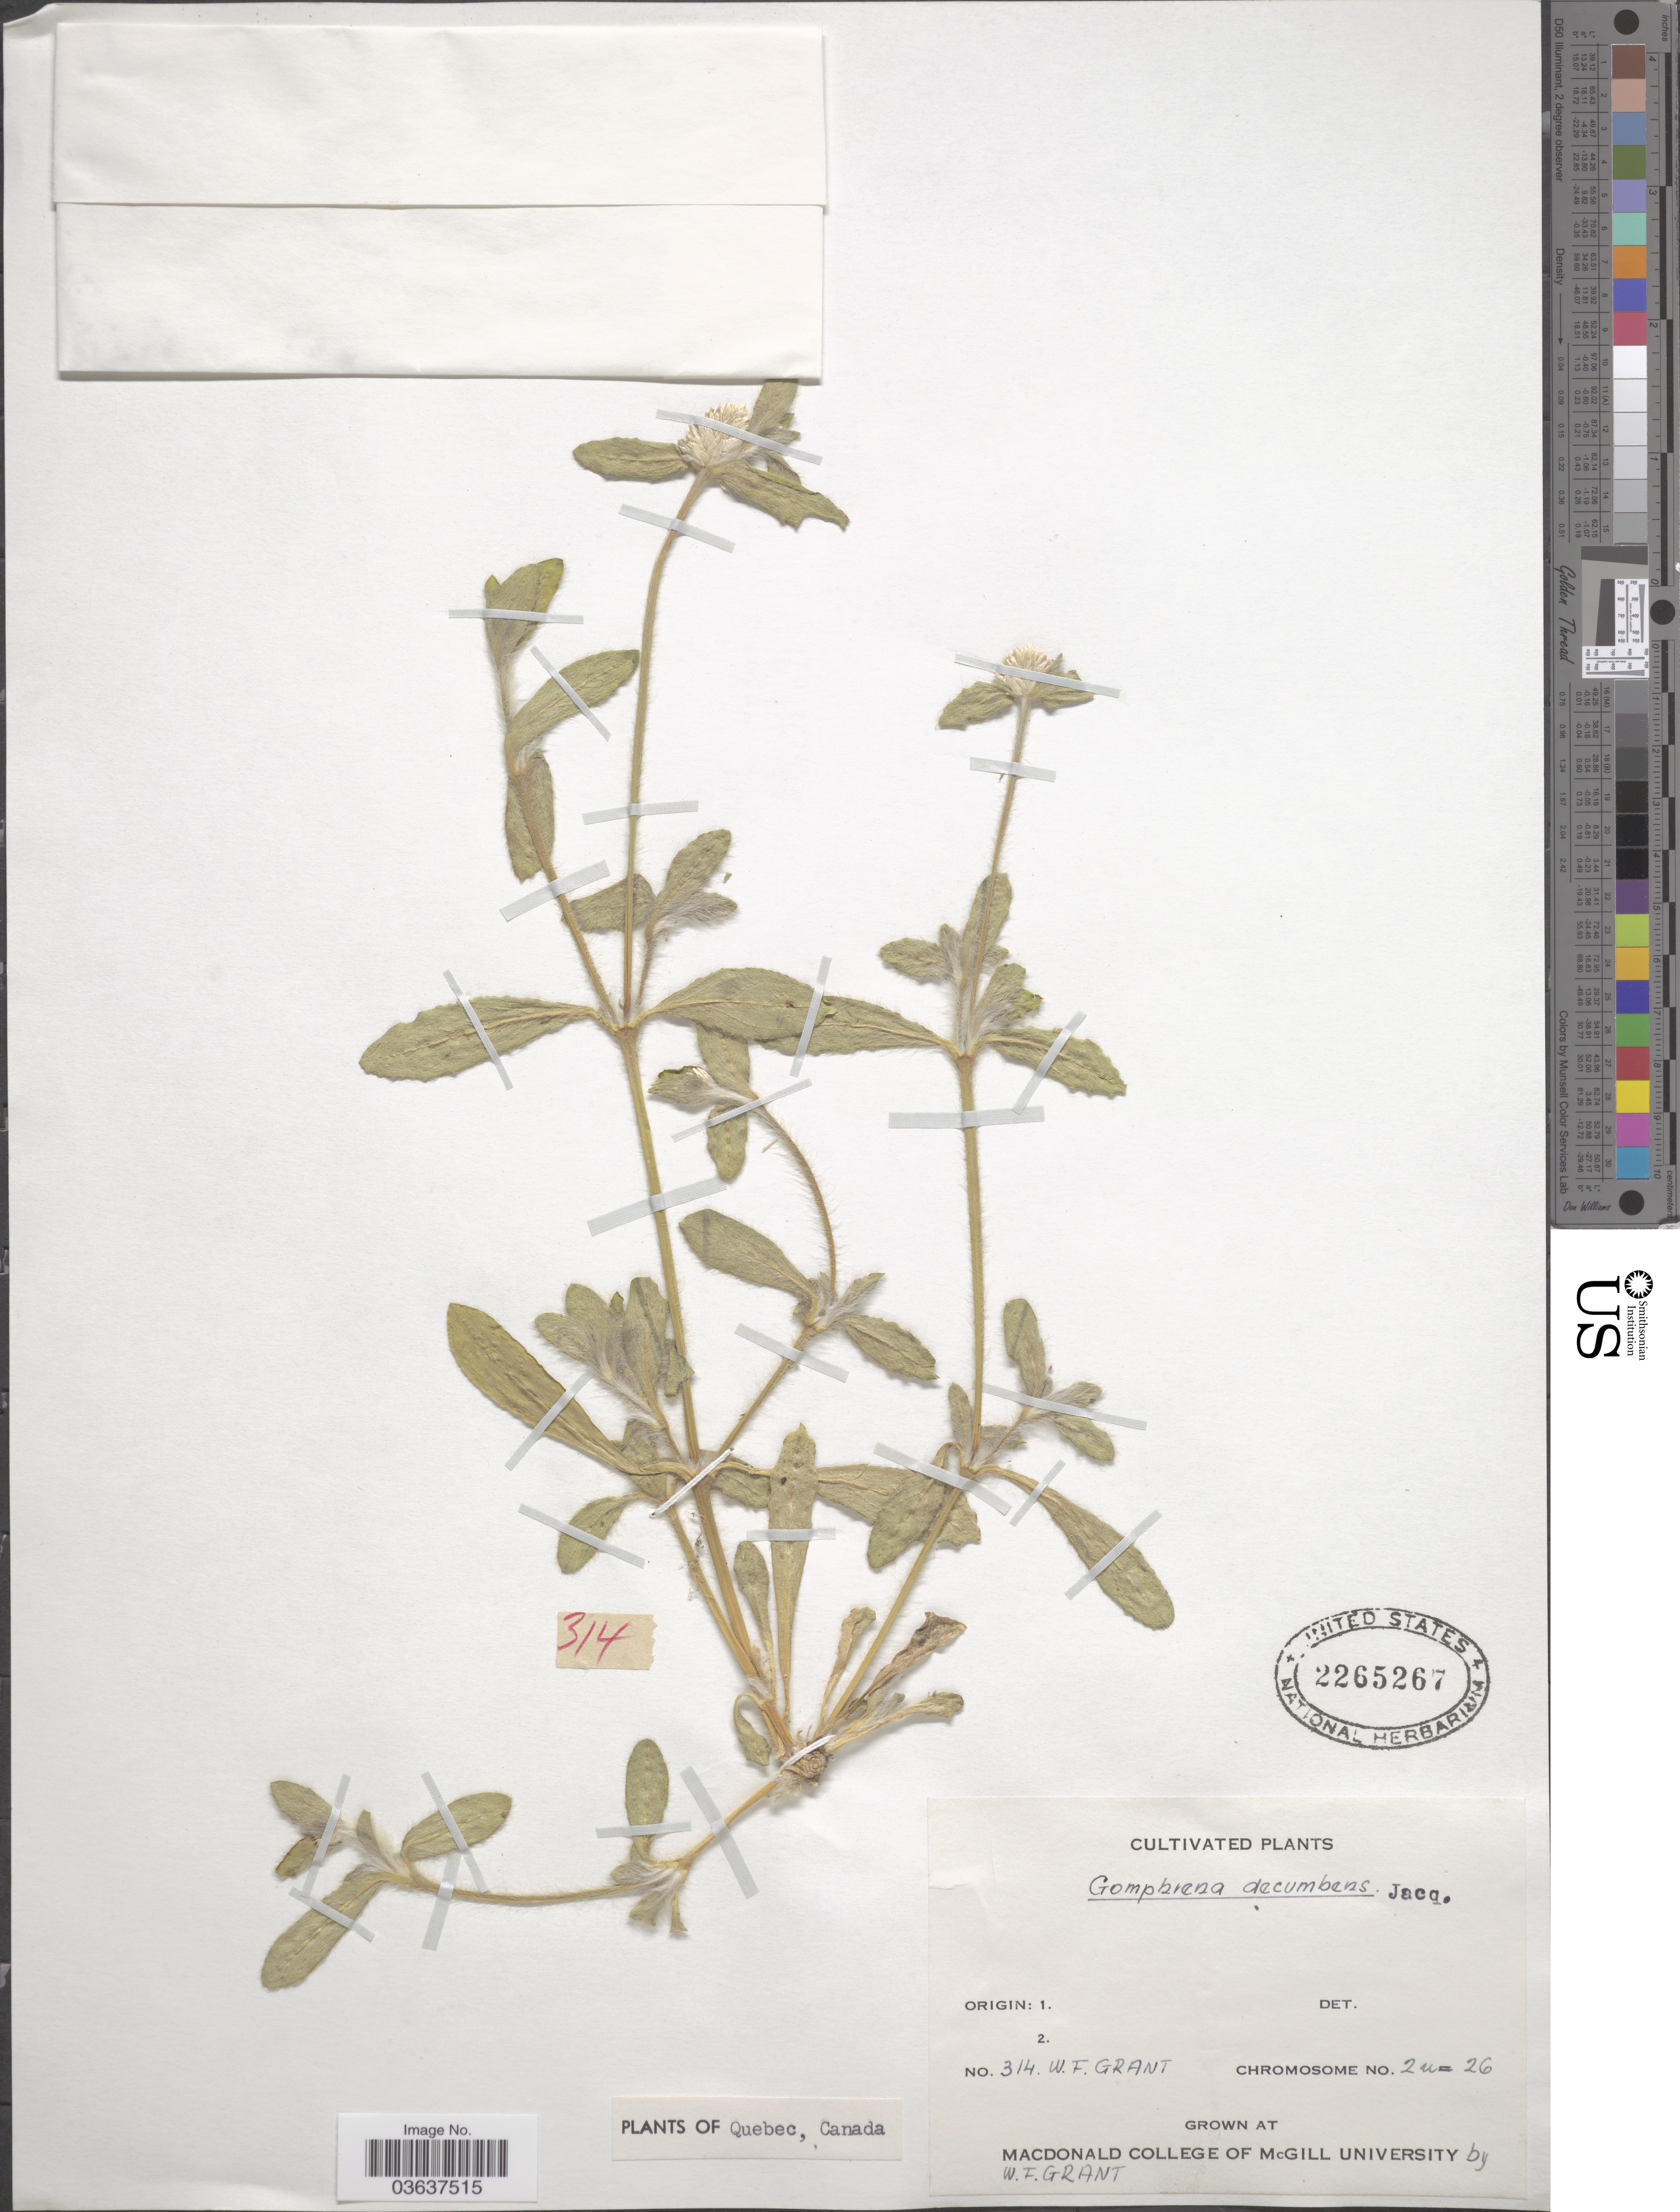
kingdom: Plantae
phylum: Tracheophyta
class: Magnoliopsida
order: Caryophyllales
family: Amaranthaceae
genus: Gomphrena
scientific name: Gomphrena decumbens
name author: Jacq.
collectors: W. Grant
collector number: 314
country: Canada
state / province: Quebec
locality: Macdonald College of McGill University.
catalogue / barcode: US 2265267